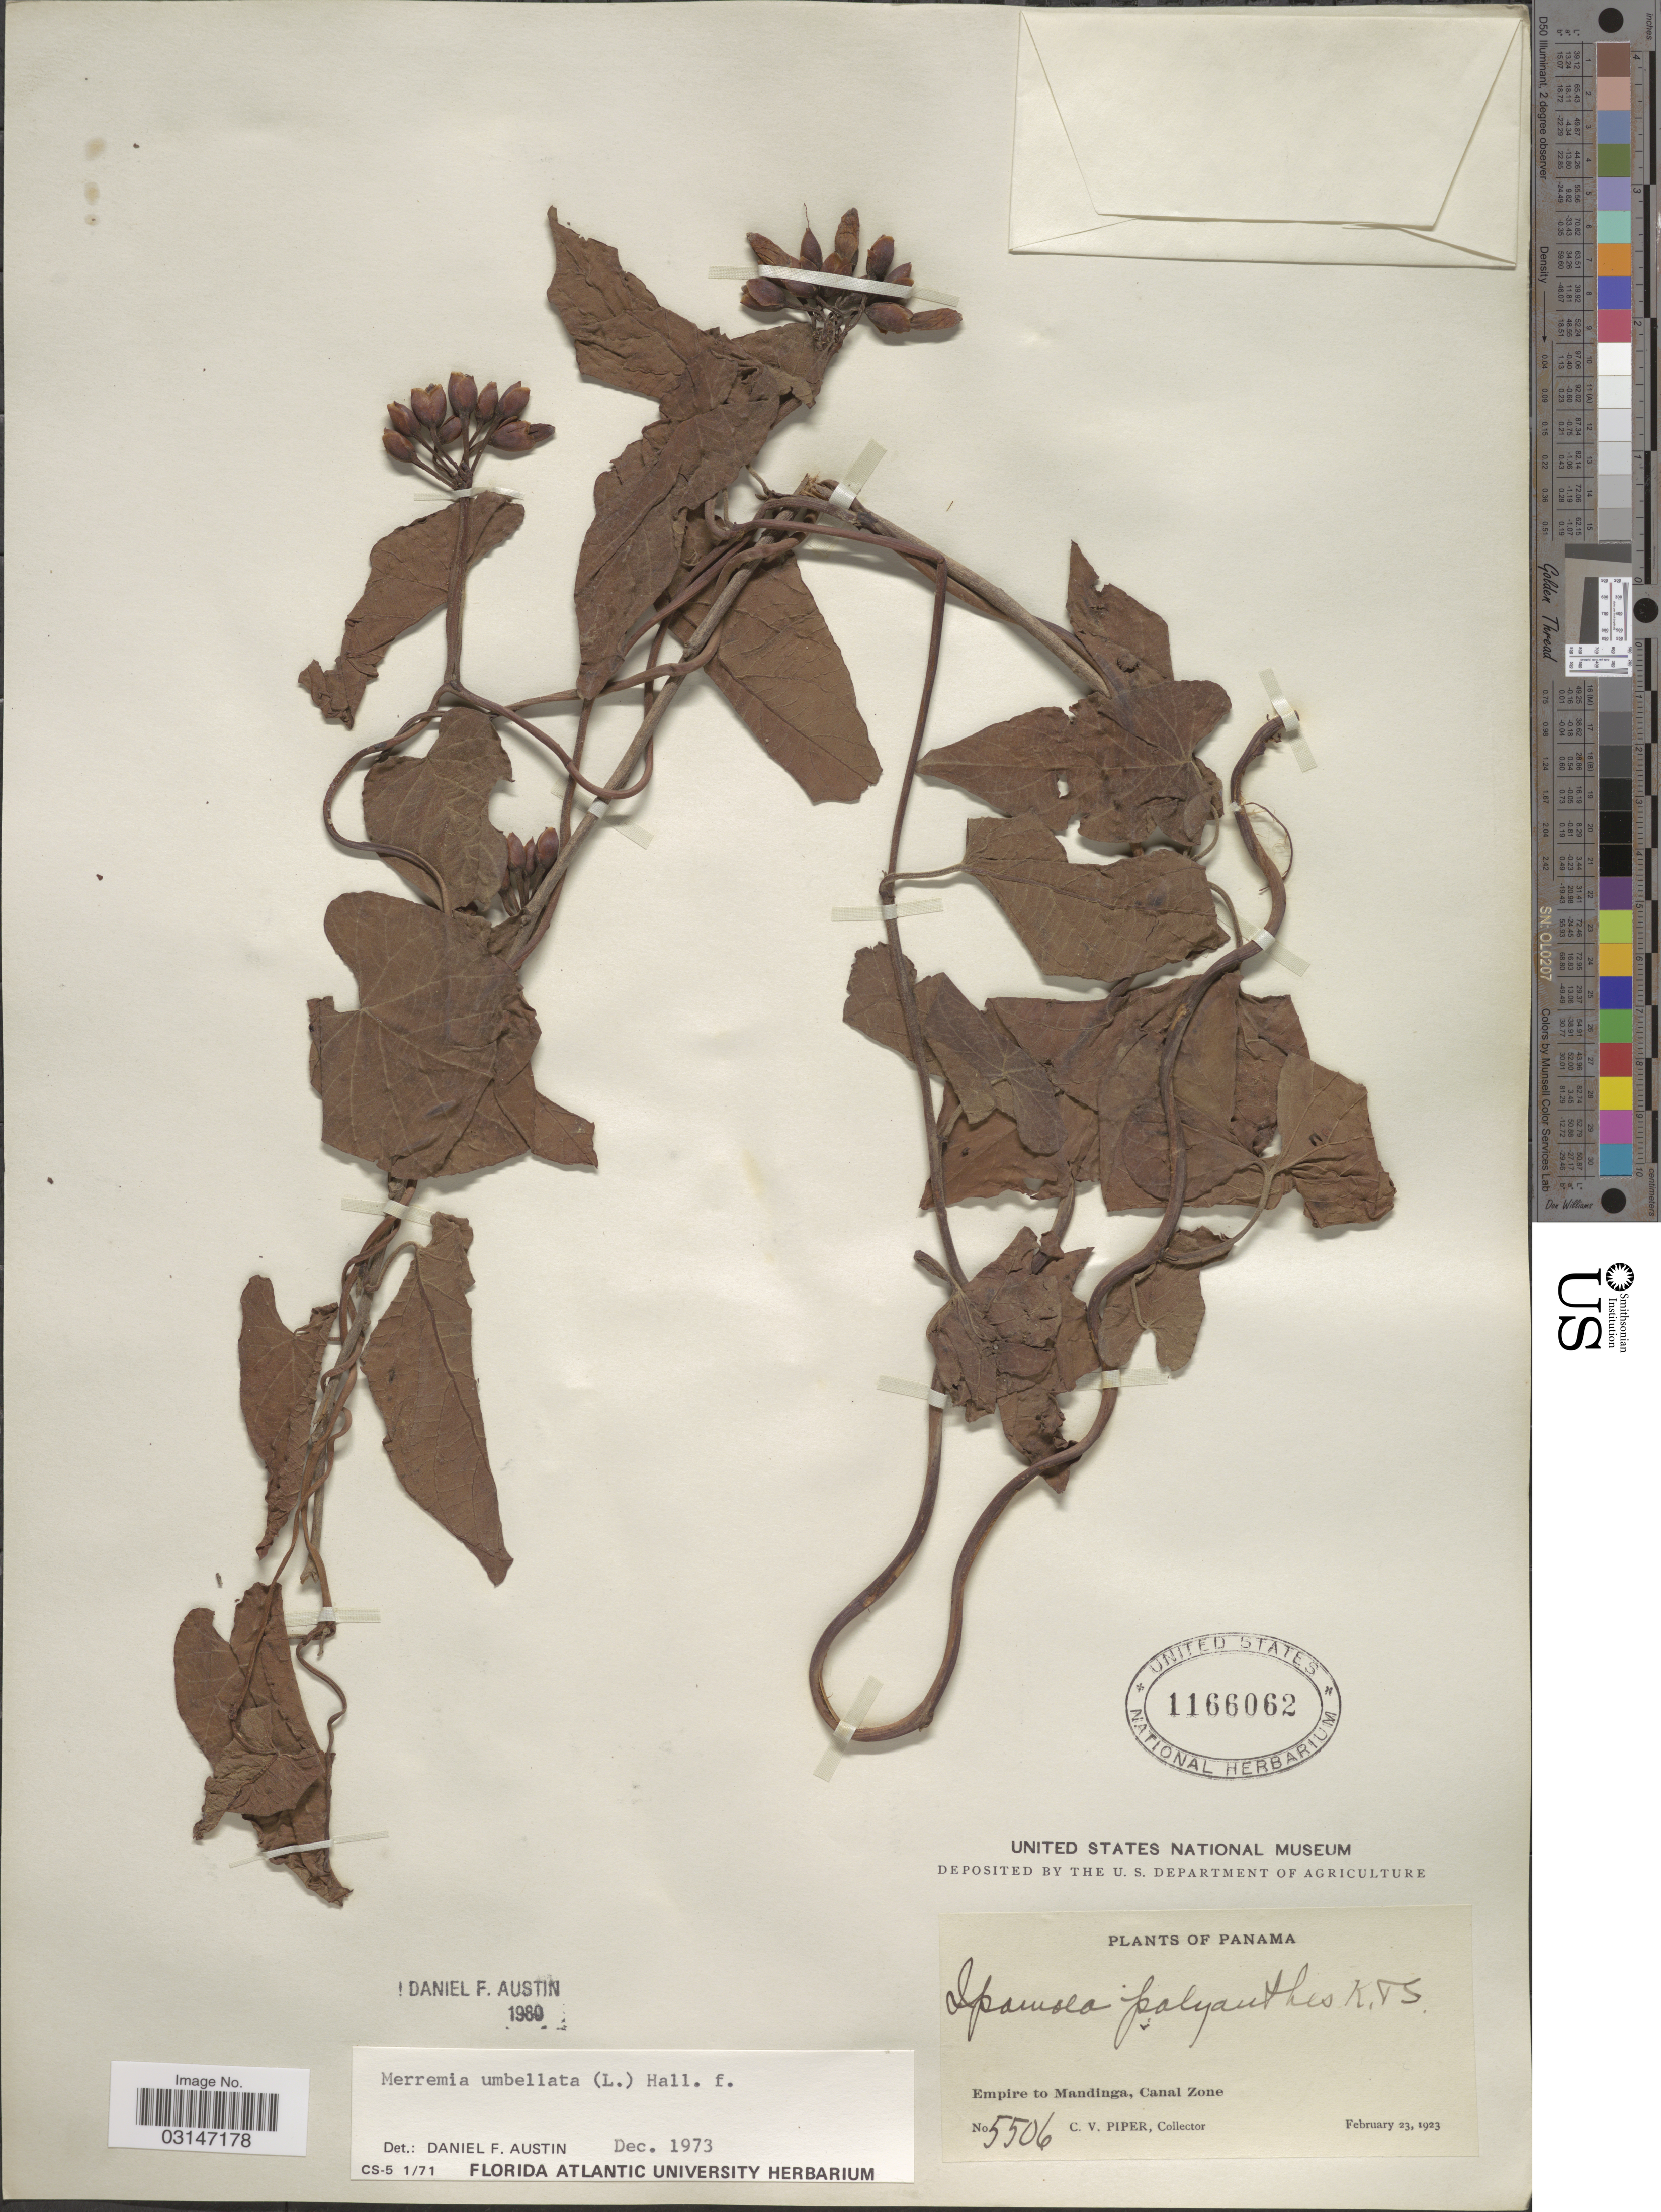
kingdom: Plantae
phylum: Tracheophyta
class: Magnoliopsida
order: Solanales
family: Convolvulaceae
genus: Camonea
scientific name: Camonea umbellata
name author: (L.) A. R. Simões & Staples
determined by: Strong, Mark T., (BOT), Smithsonian Institution - National Museum of Natural History (UNITED STATES)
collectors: C. V. Piper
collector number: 5506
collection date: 1923-02-23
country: Panama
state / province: Colón / Panamá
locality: Empire to Mandinga, Canal Zone.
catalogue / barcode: US 1166062